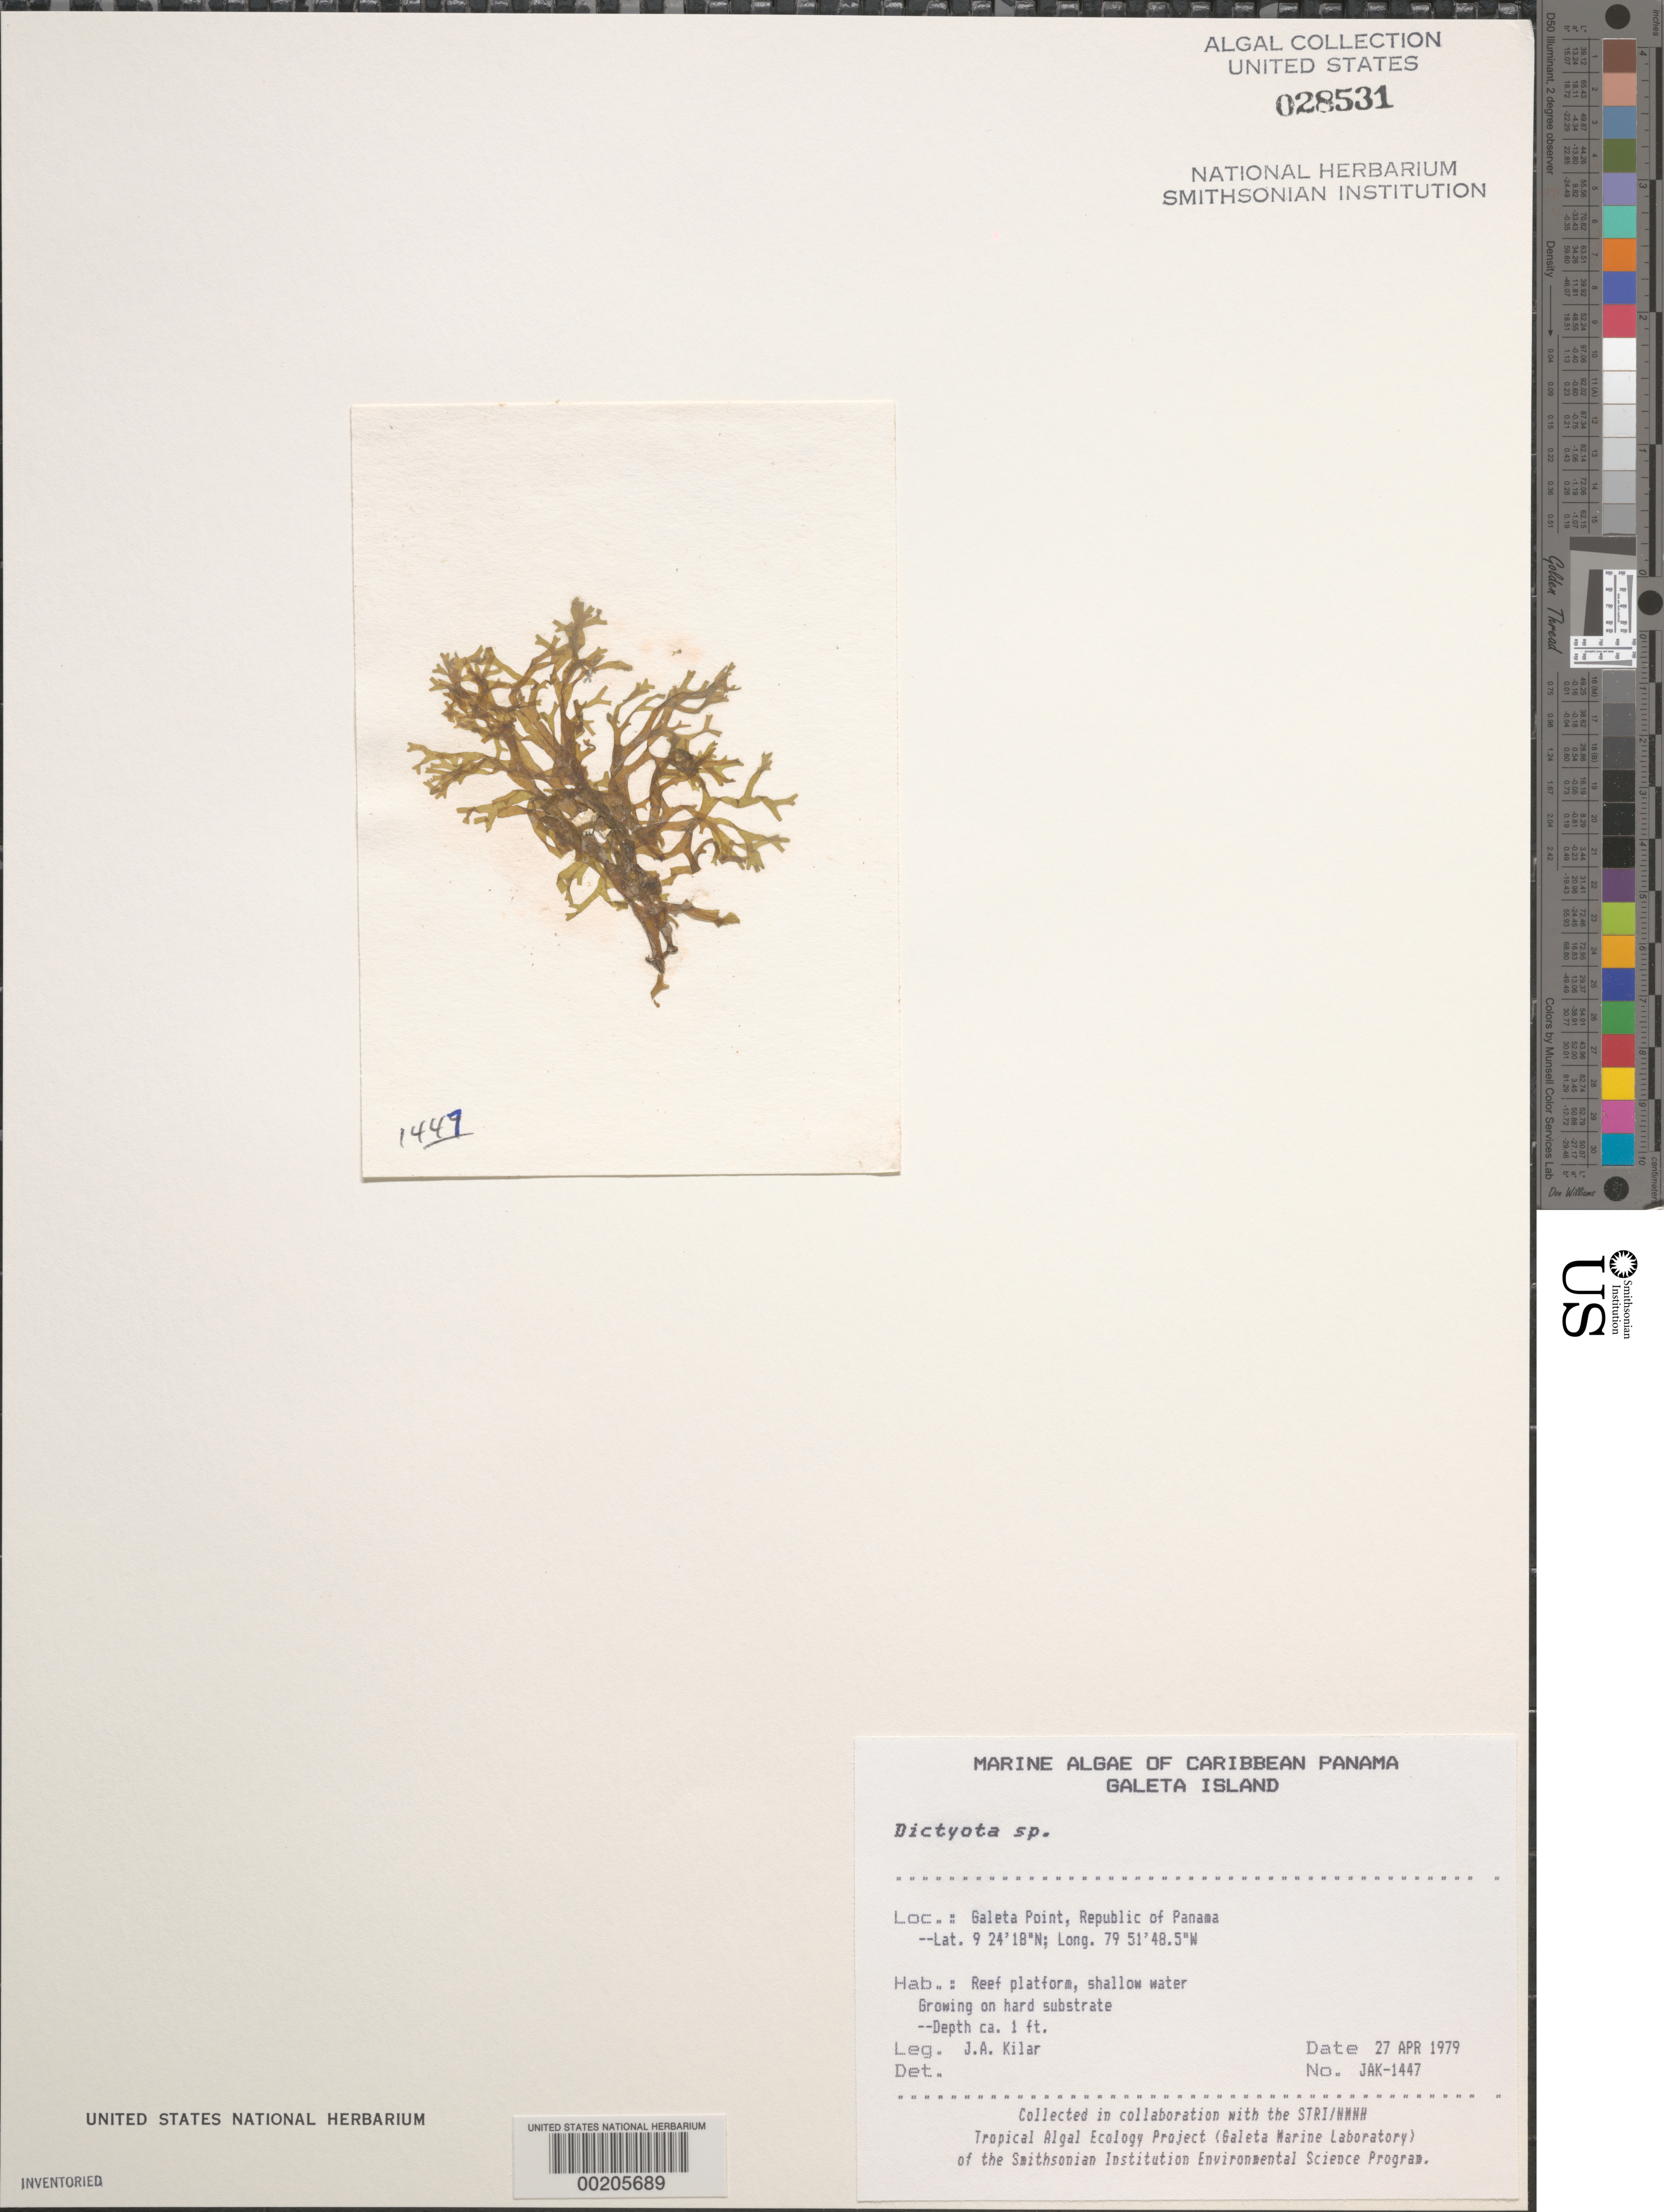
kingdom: Chromista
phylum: Ochrophyta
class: Phaeophyceae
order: Dictyotales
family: Dictyotaceae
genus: Dictyota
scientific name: Dictyota sp.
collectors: J. A. Kilar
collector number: JAK-1447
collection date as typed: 27 Apr 1979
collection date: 1979-04-27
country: Panama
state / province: Colón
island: Galeta Island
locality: Galeta Point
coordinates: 9 24' 18" N, 79 51' 48.5" W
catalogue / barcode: US 28531